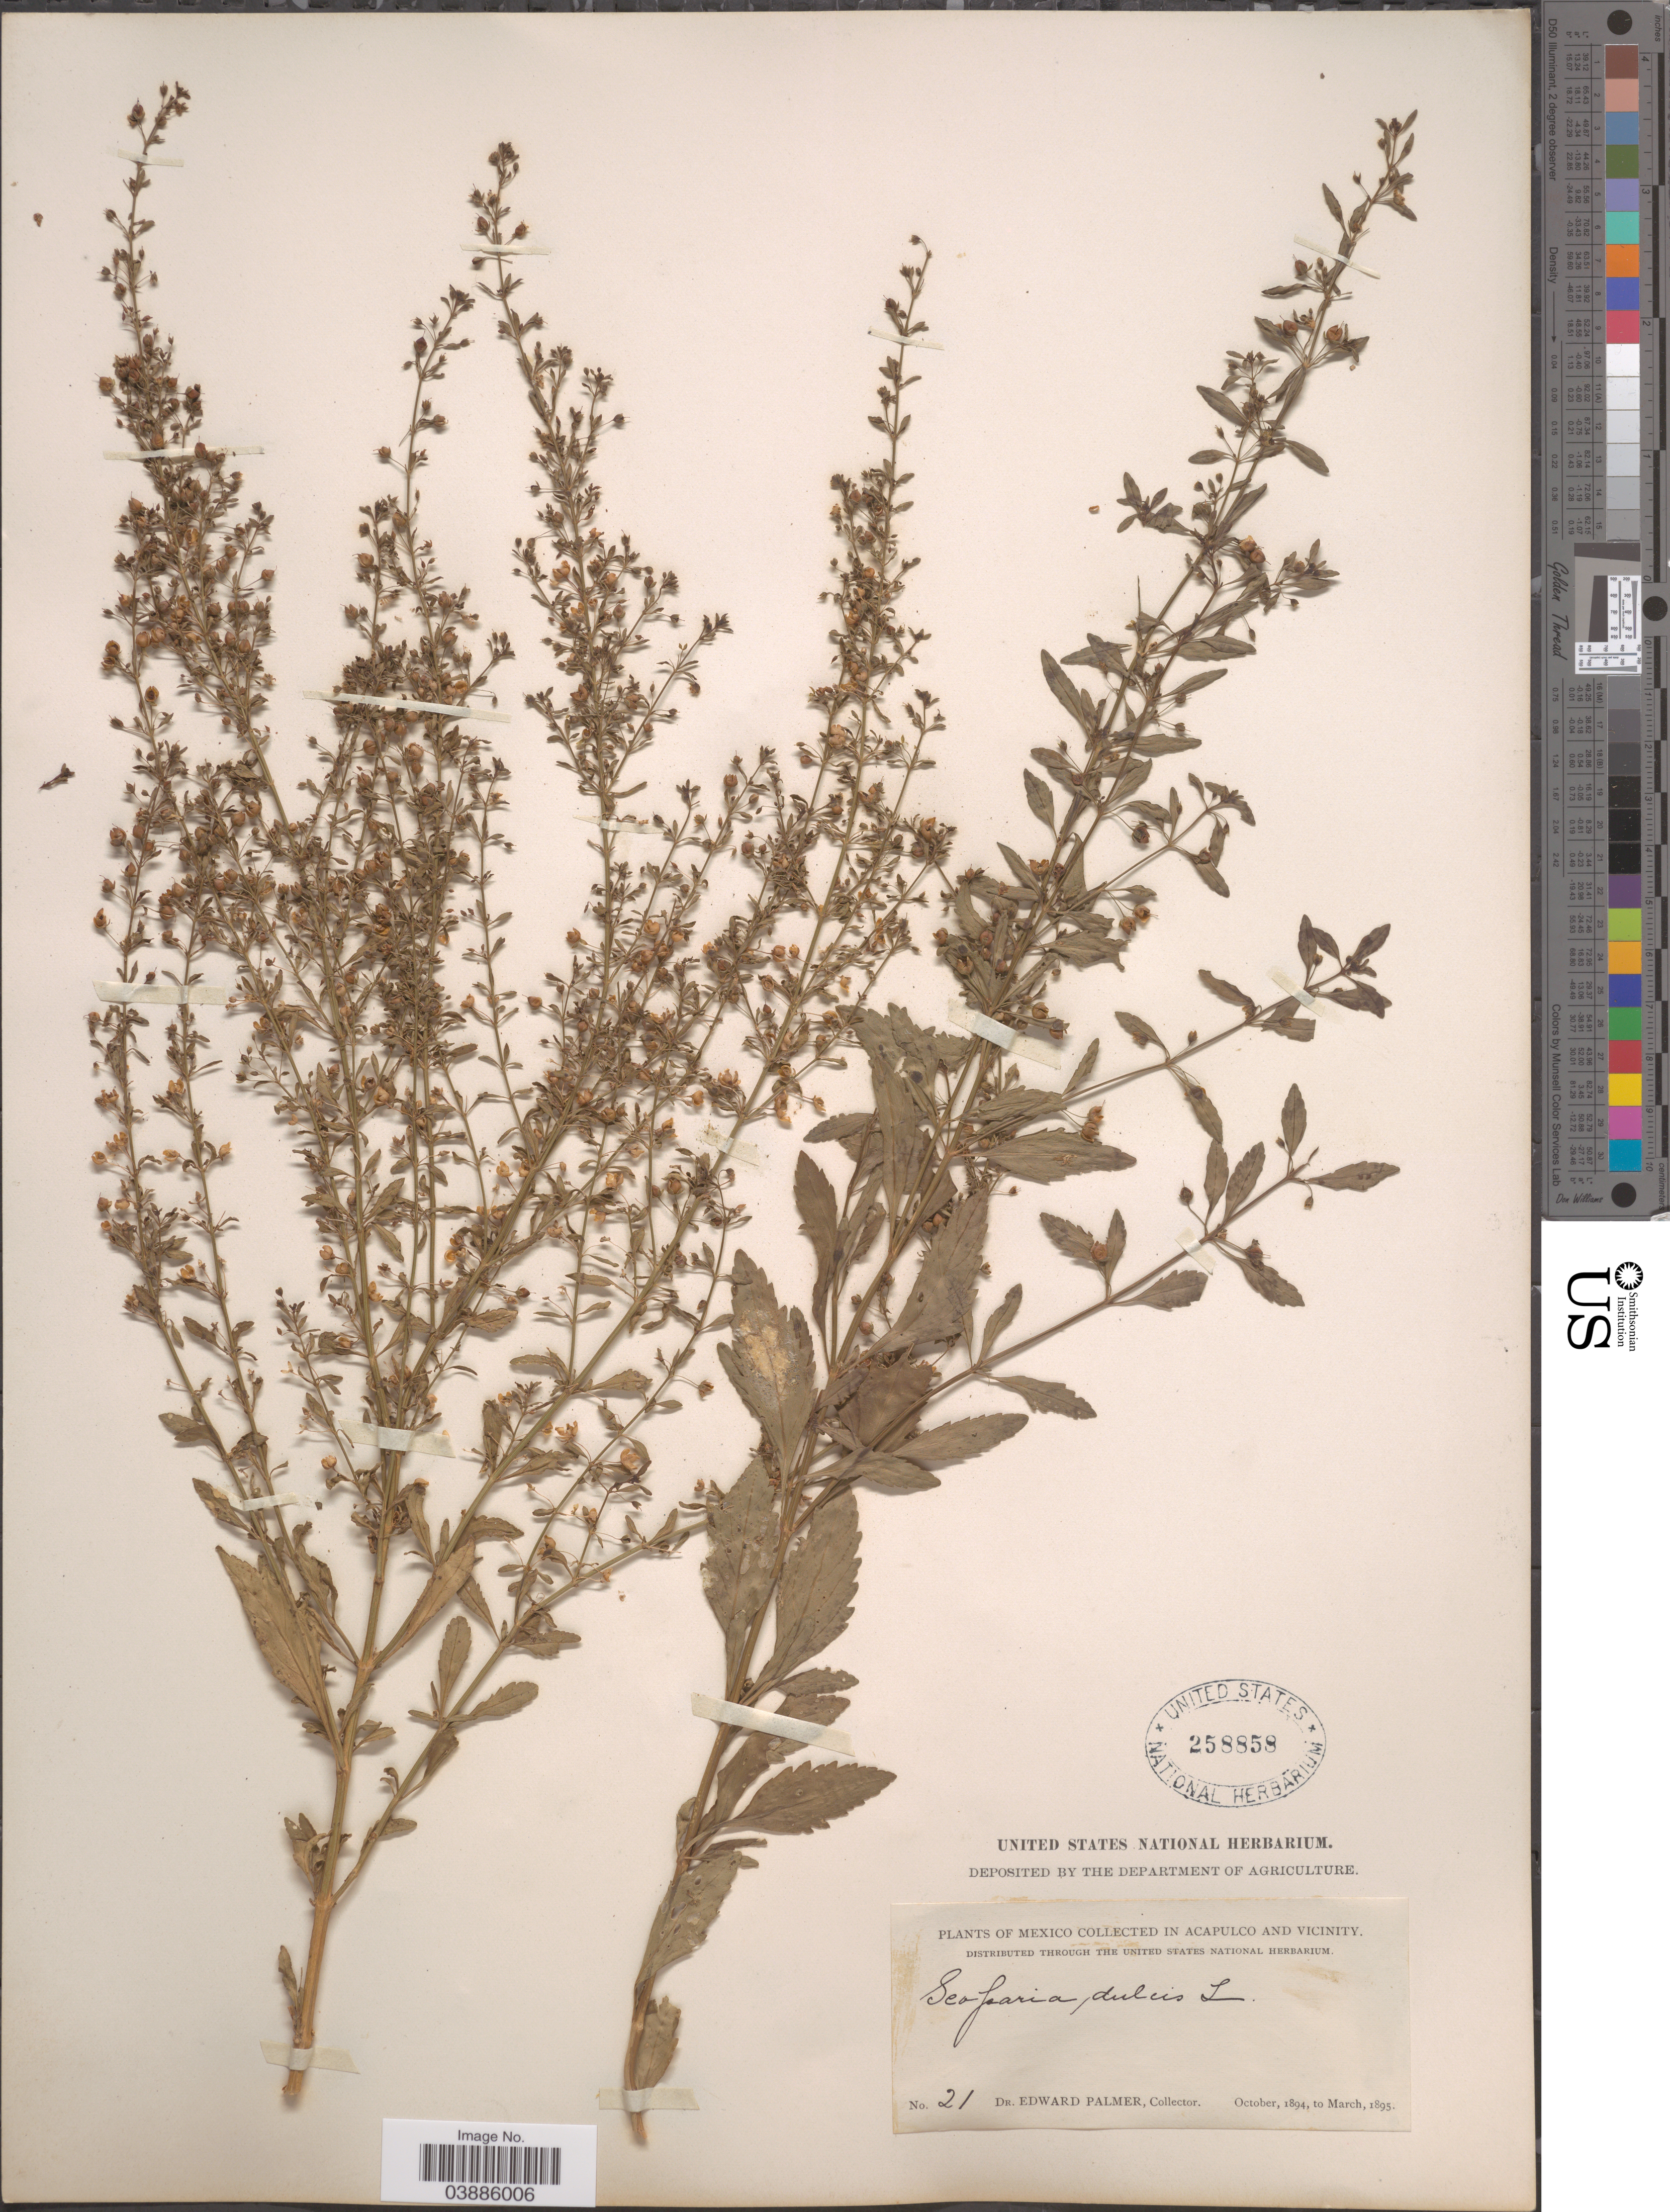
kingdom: Plantae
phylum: Tracheophyta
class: Magnoliopsida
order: Lamiales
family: Plantaginaceae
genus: Scoparia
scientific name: Scoparia dulcis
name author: L.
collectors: E. Palmer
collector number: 21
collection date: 1894-10/1895-03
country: Mexico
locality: In Acapulco and vicinity.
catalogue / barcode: US 258858